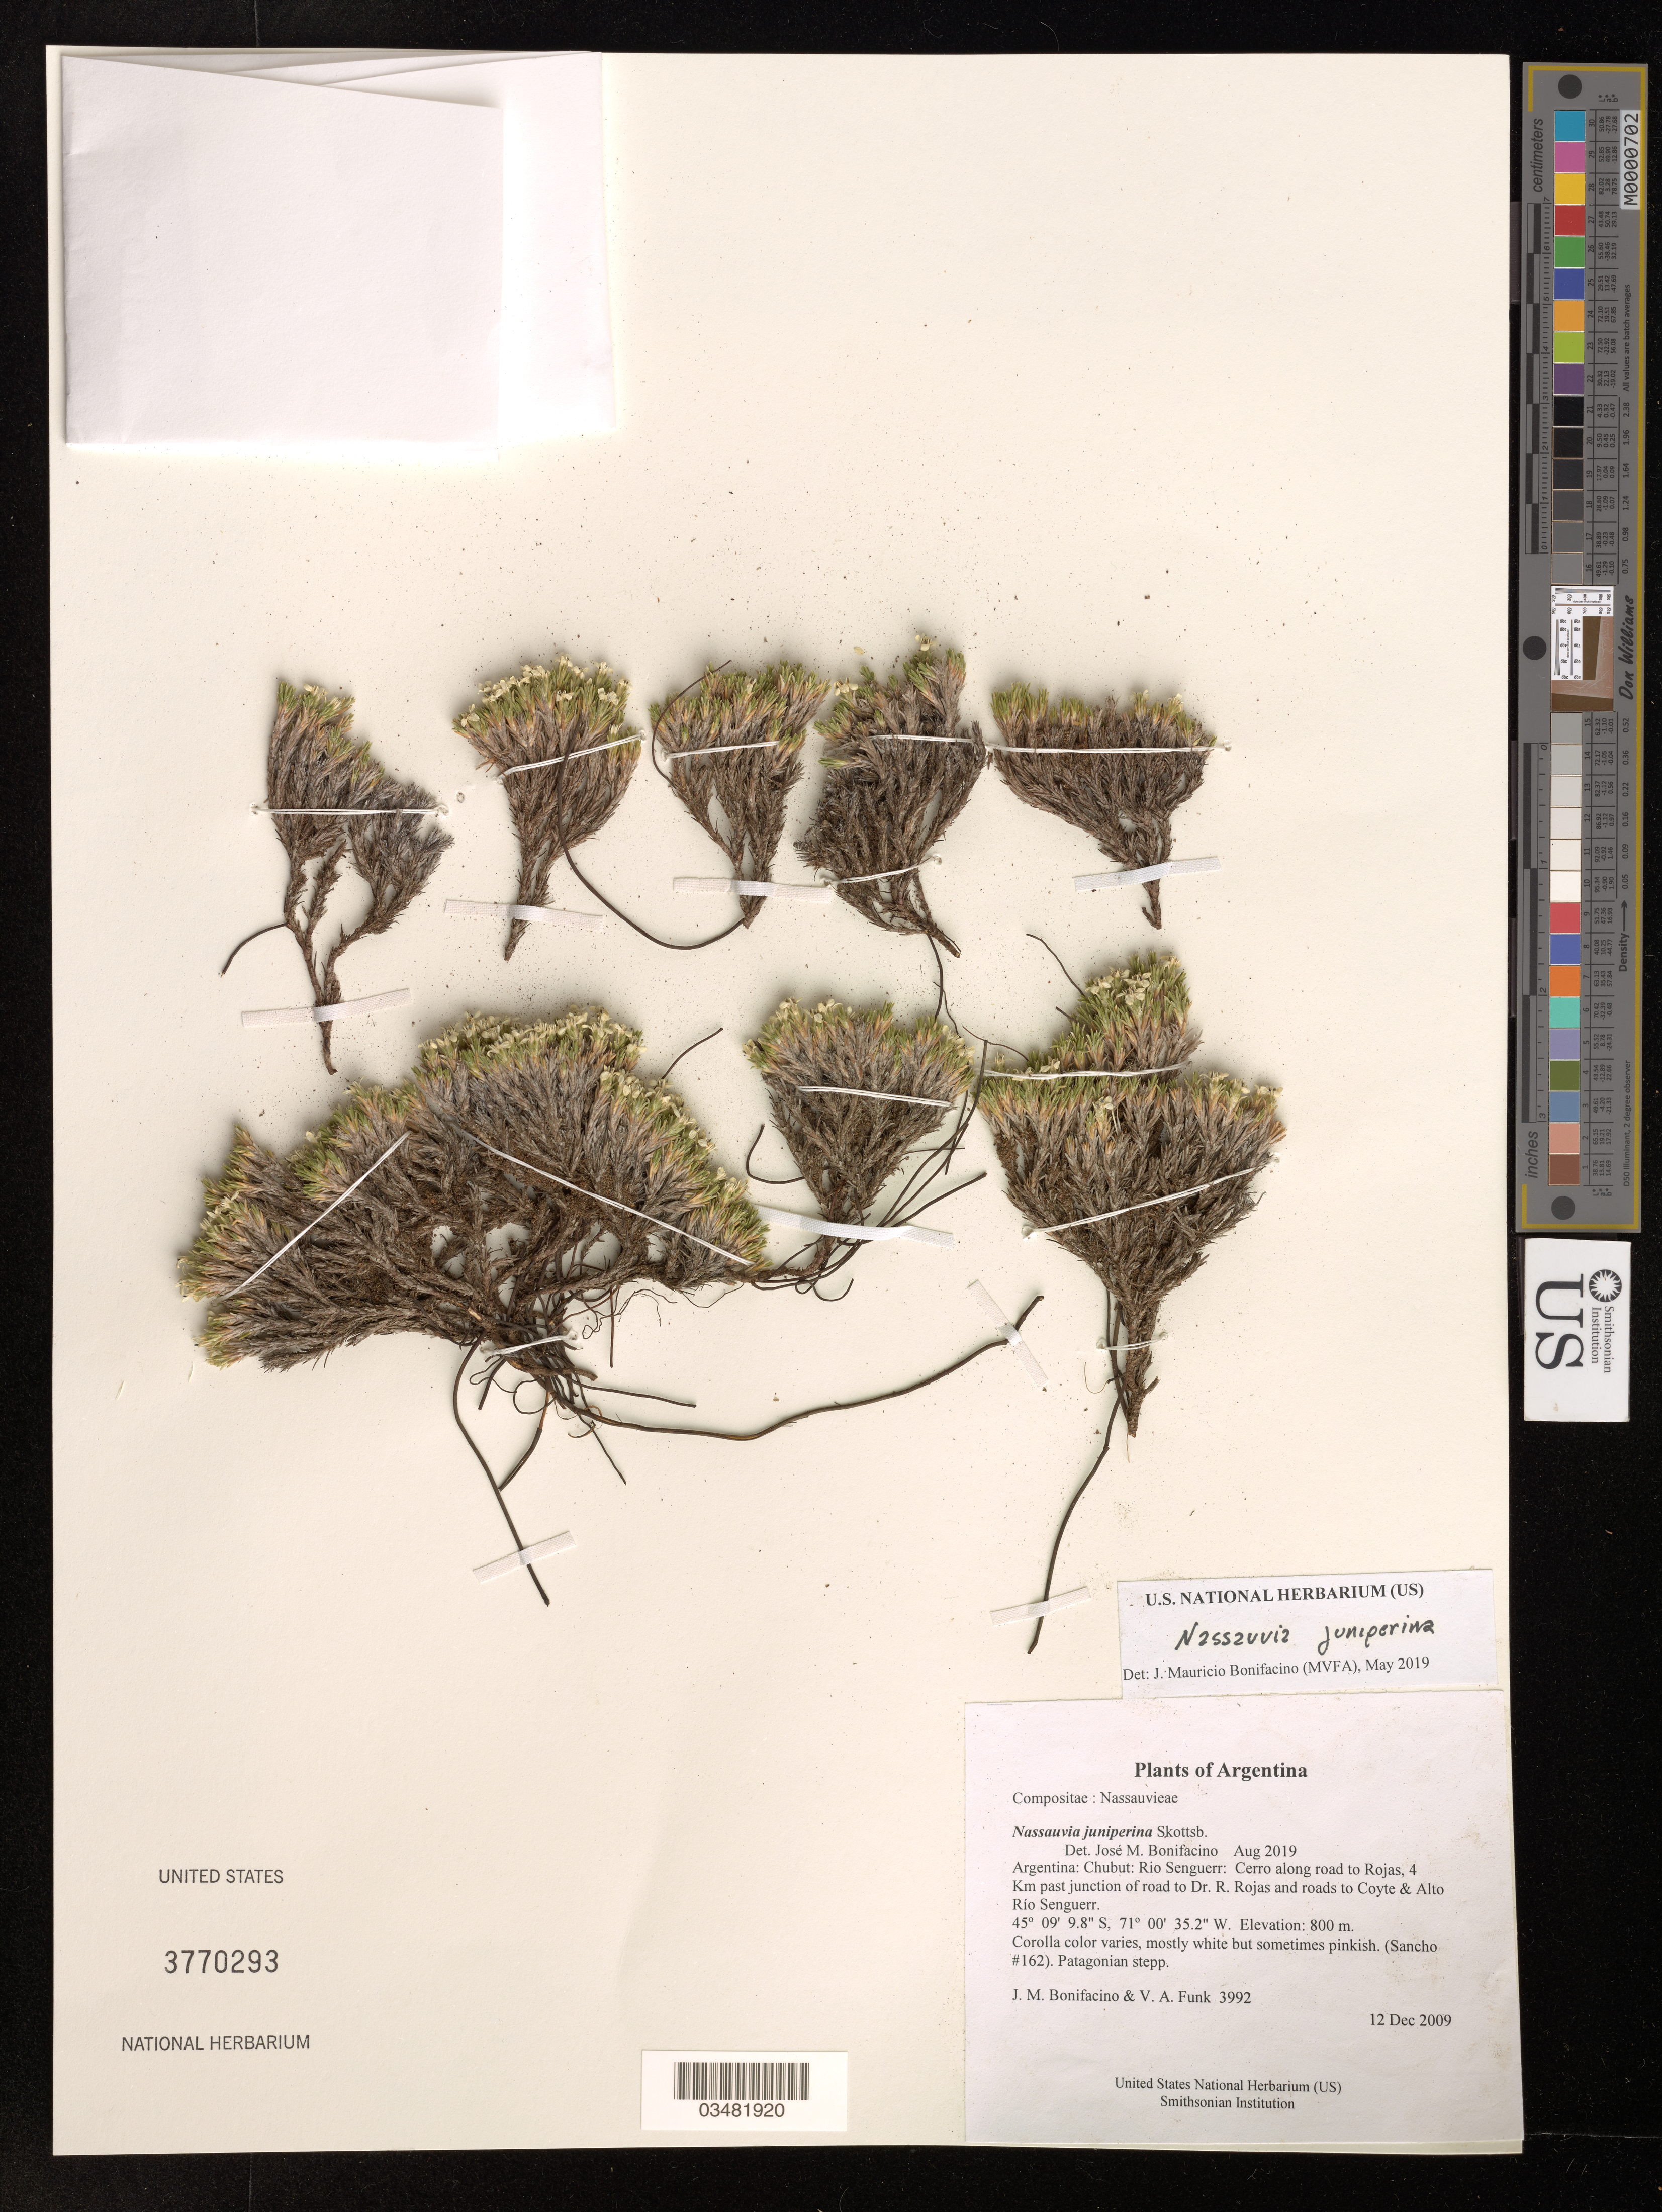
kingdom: Plantae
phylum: Tracheophyta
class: Magnoliopsida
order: Asterales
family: Asteraceae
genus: Nassauvia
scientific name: Nassauvia juniperina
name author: Skottsb.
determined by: Bonifacino, José Mauricio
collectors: M. Bonifacino & V. Funk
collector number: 3992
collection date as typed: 12 Dec 2009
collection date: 2009-12-12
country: Argentina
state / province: Chubut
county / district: Rio Senguerr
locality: Cerro along road to Rojas, 4 Km past junction of road to Dr. R. Rojas and roads to Coyte & Alto Río Senguerr.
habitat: Patagonian stepp.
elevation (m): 800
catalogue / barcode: US 3770293